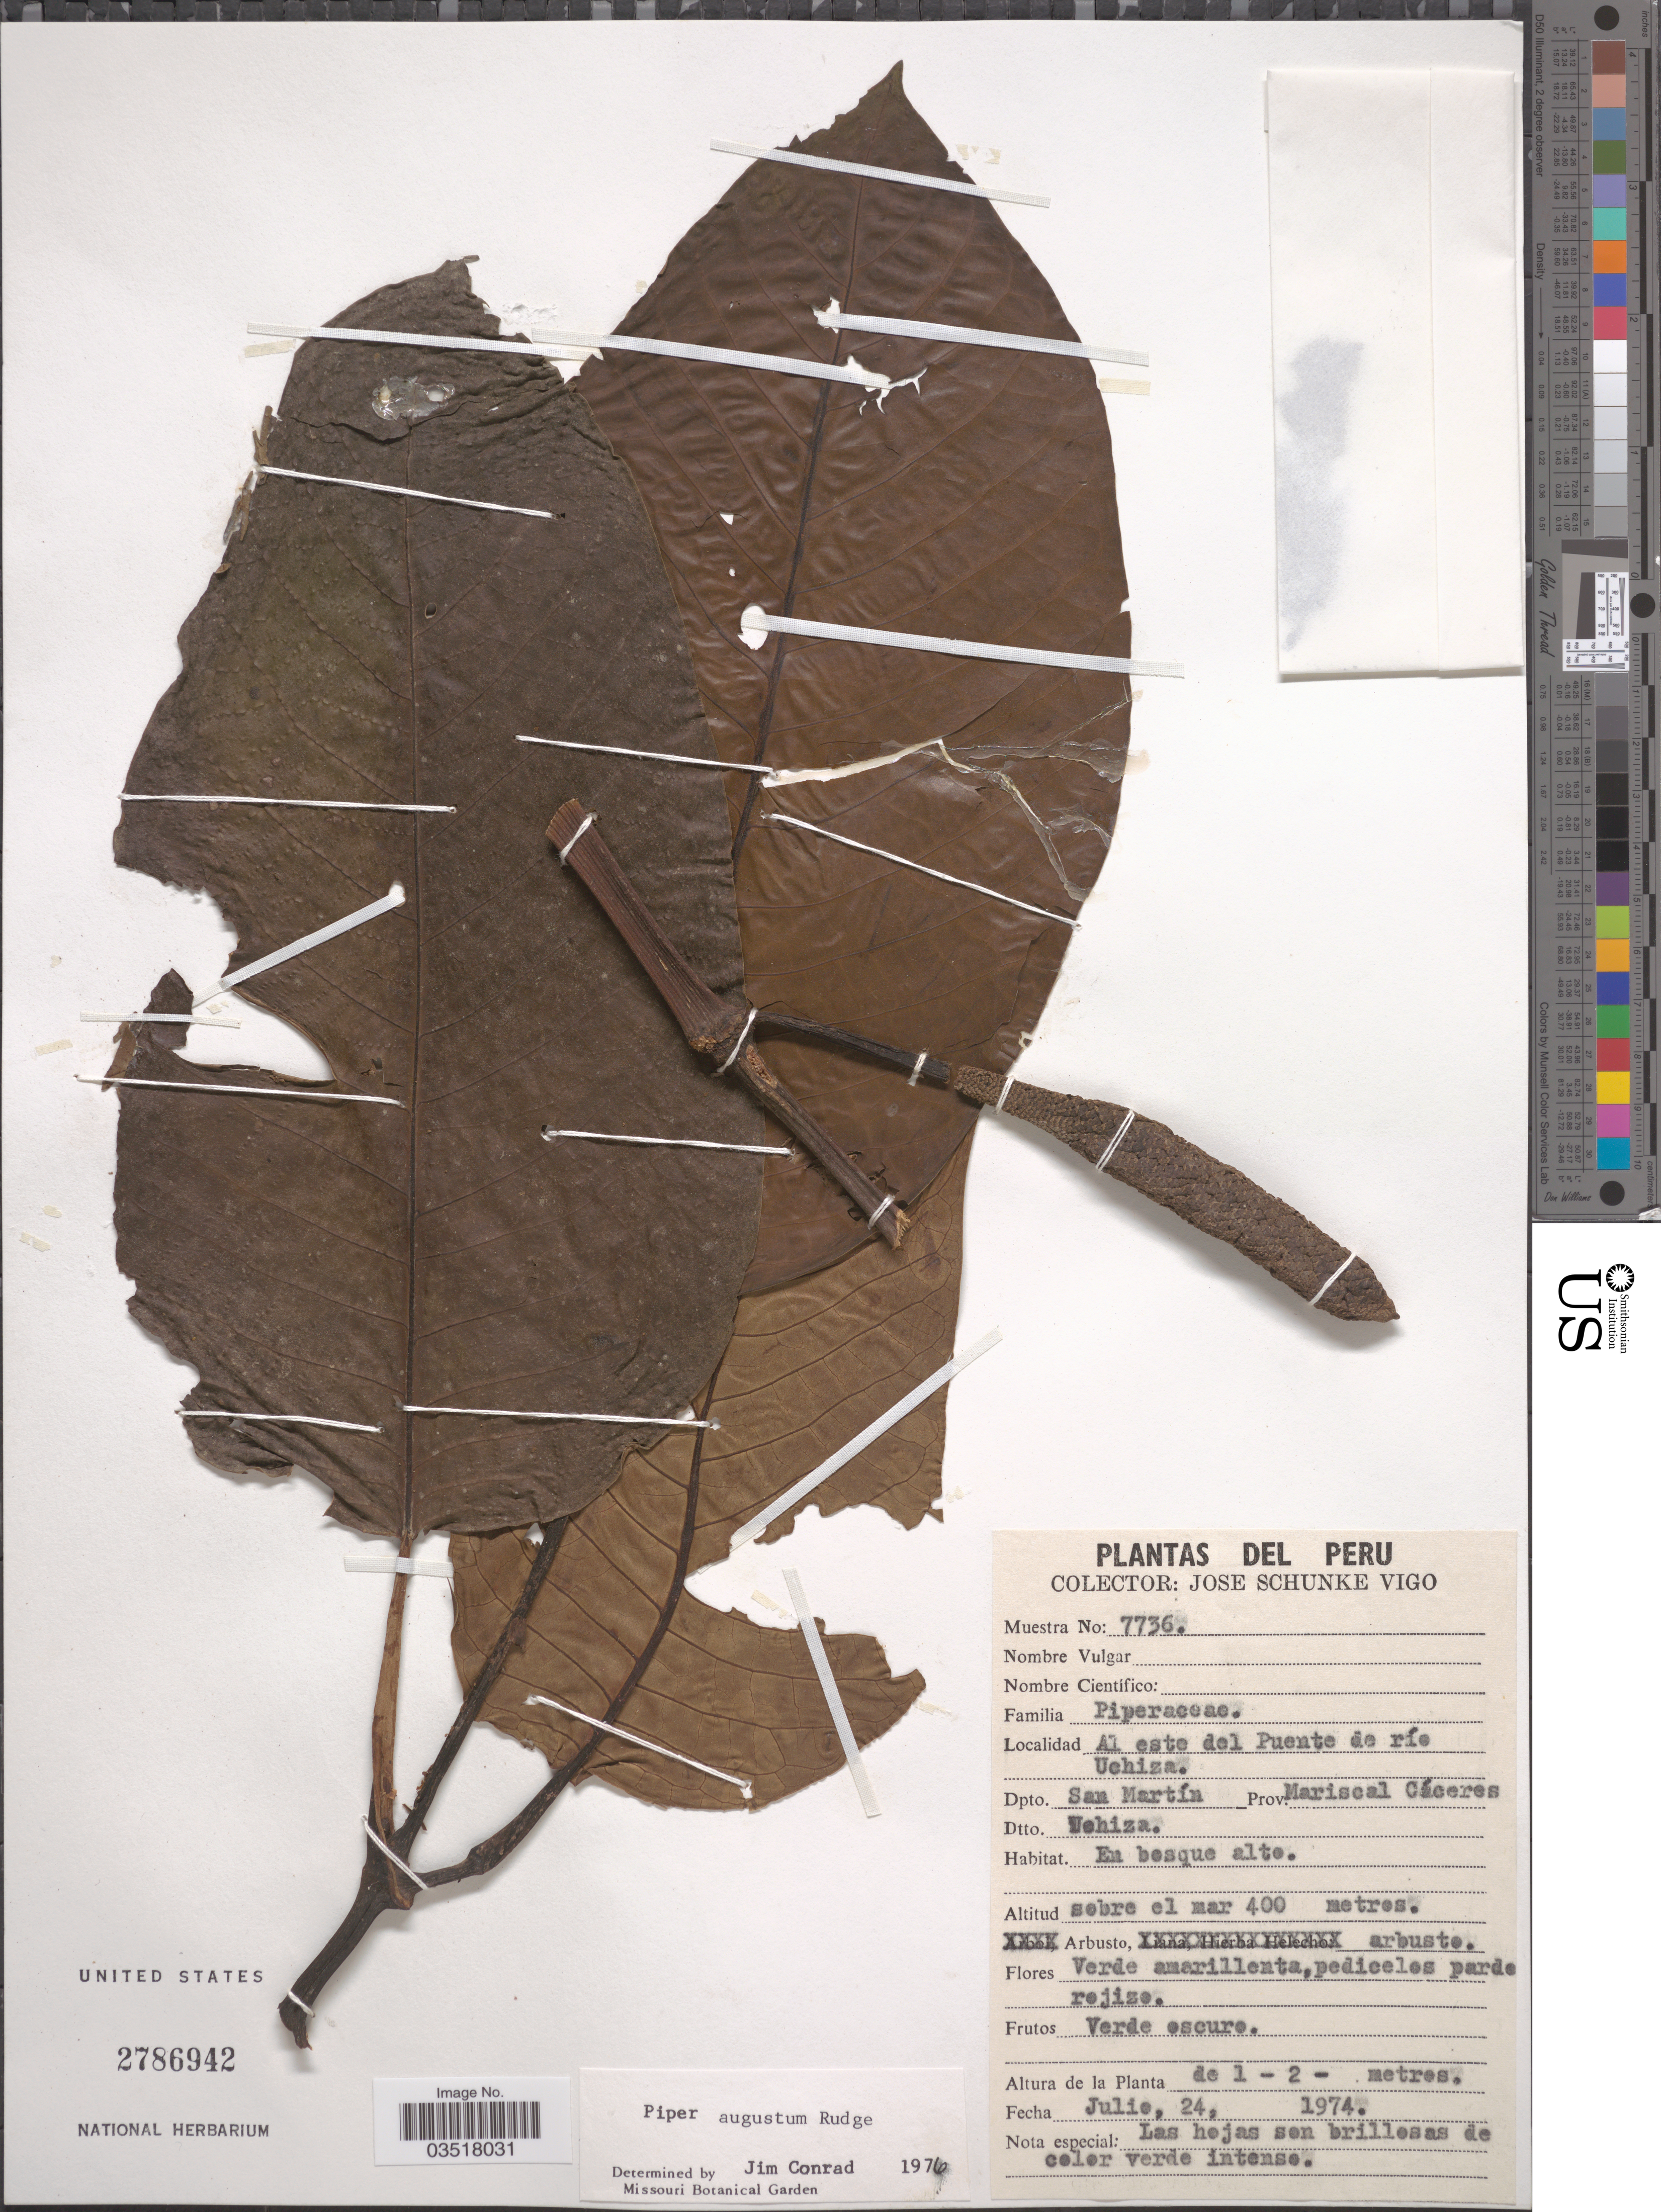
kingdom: Plantae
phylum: Tracheophyta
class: Magnoliopsida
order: Piperales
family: Piperaceae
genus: Piper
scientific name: Piper augustum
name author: Rudge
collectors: J. Schunke Vigo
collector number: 7736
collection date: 1974-07-24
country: Peru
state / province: San Martín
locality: Al este del Puente de río Uchiza. Dpto. San Martín. Prov. Mariscal Cáceres. Dtto. Uchiza.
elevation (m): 400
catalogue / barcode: US 2786942